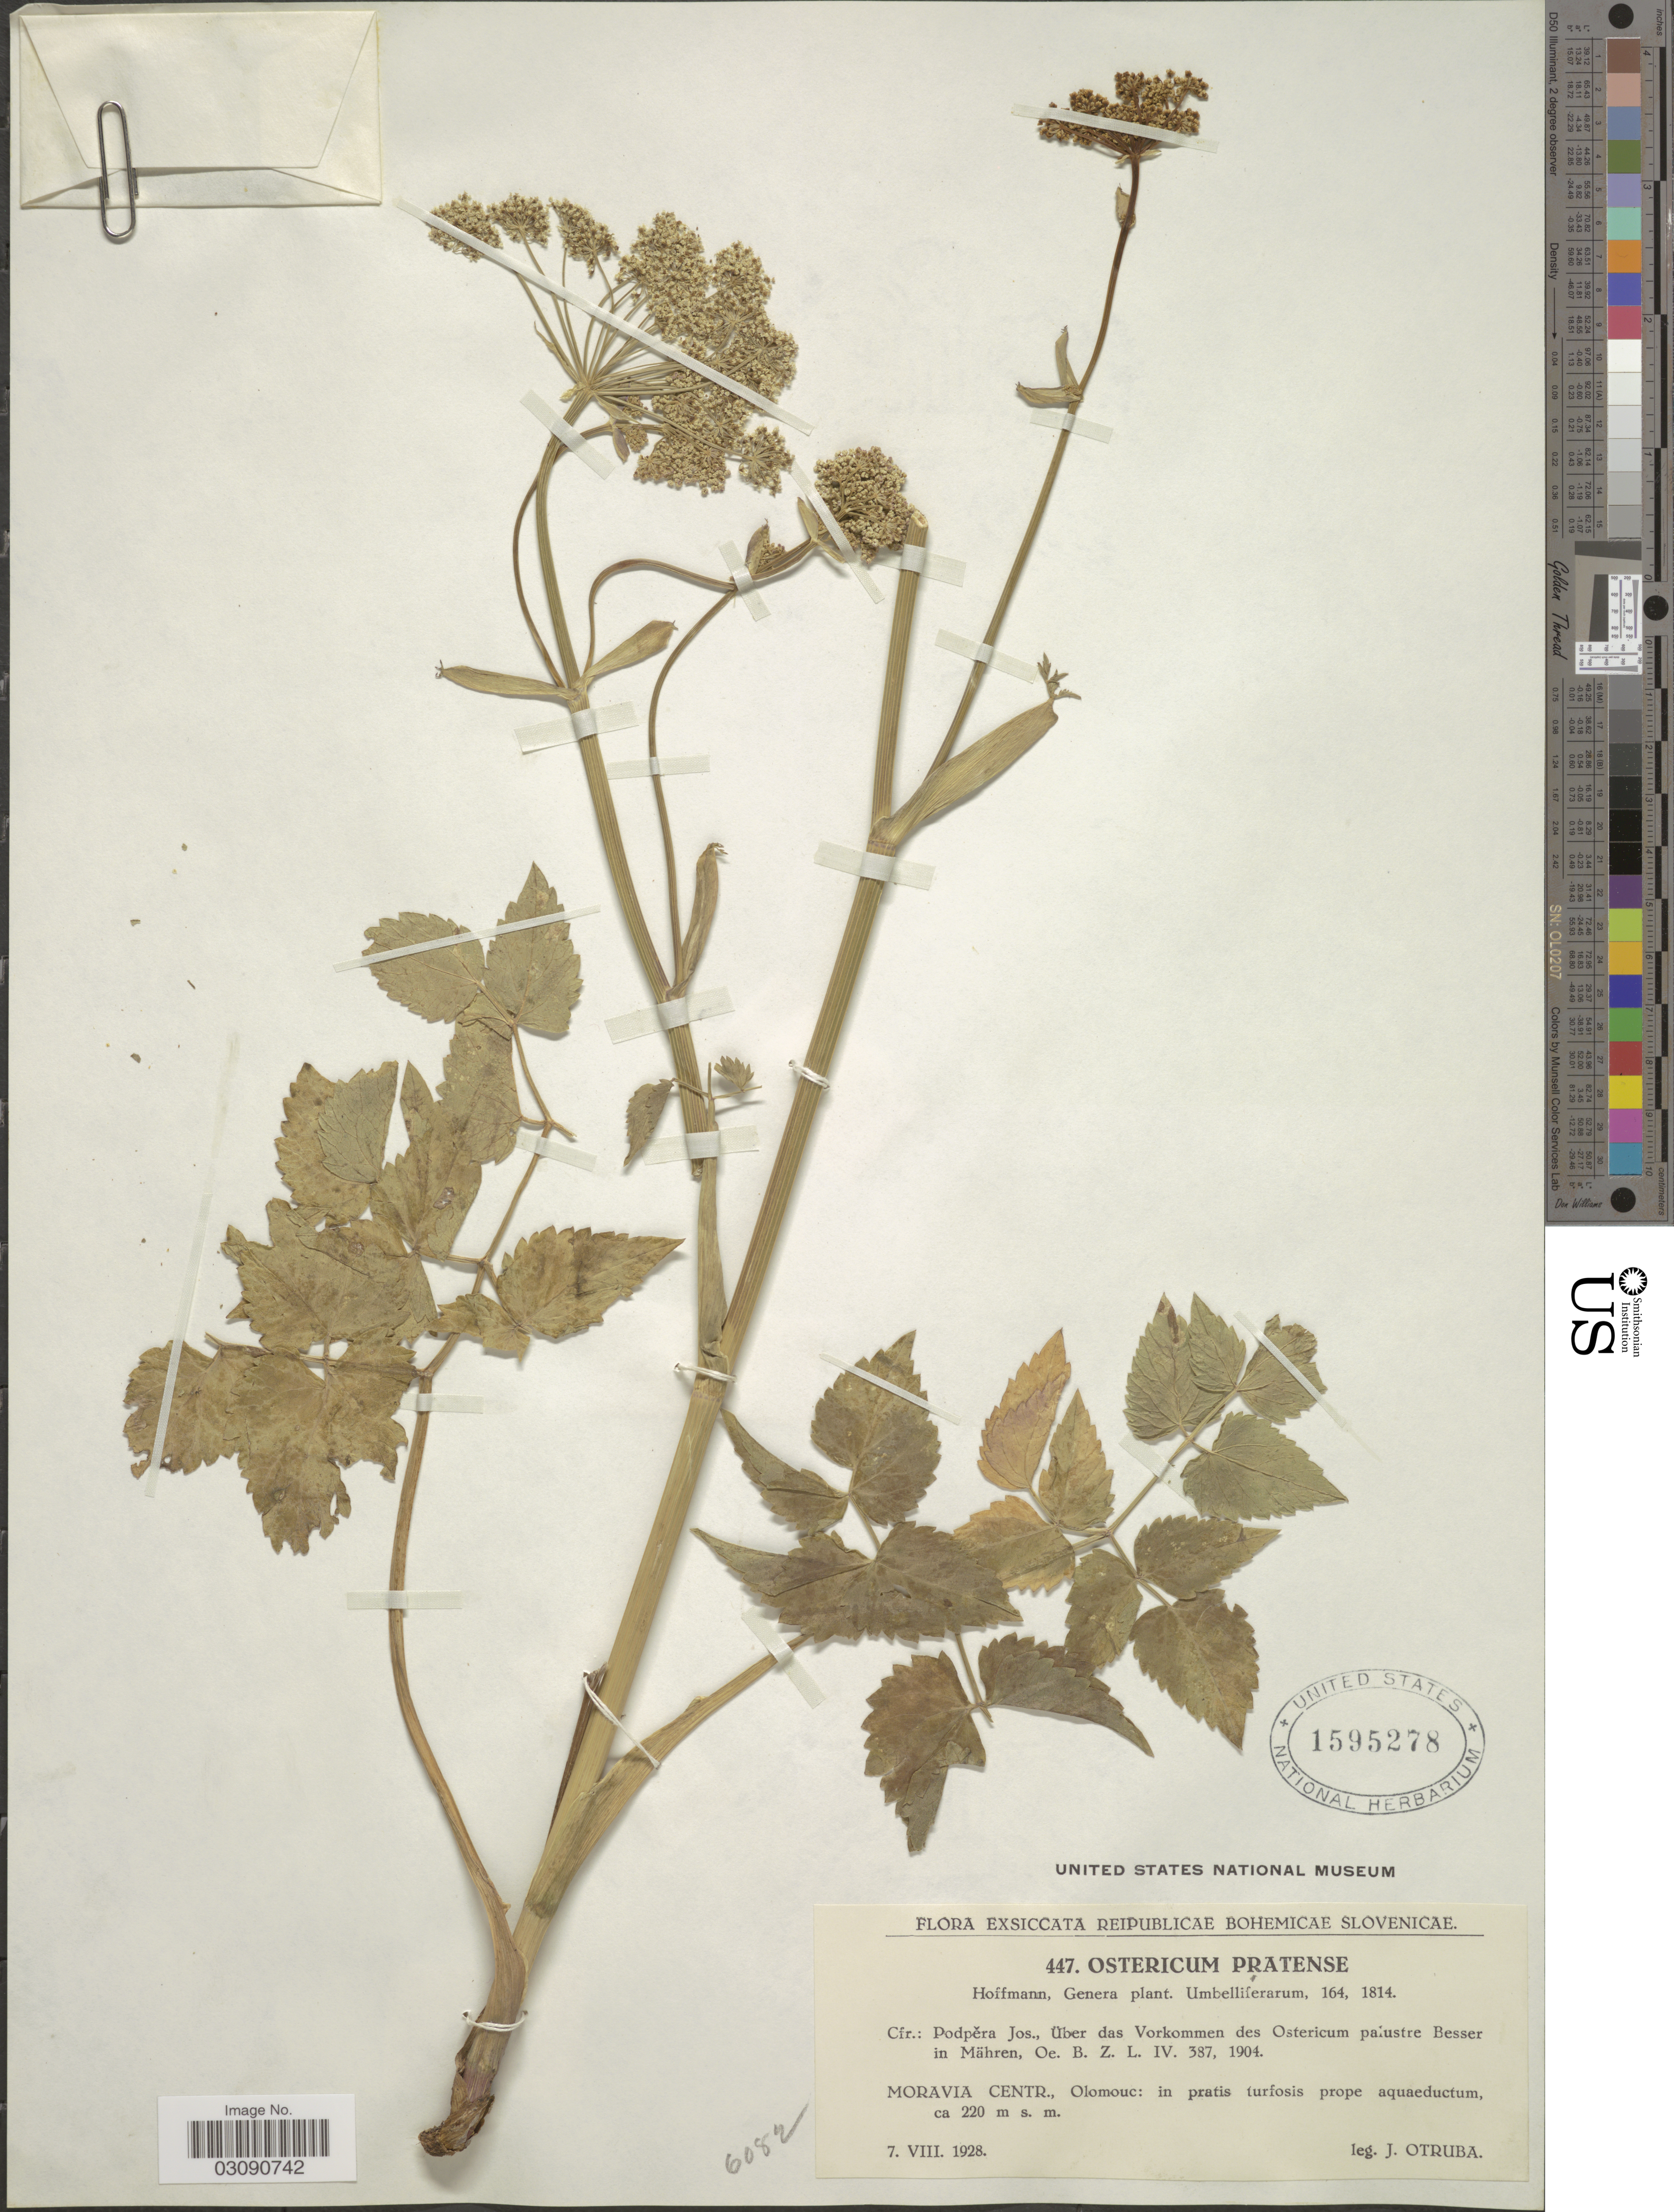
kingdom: Plantae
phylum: Tracheophyta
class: Magnoliopsida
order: Apiales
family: Apiaceae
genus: Ostericum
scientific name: Ostericum pratense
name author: Hoffm.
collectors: J. Otruba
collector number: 447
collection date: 1928-08-07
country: Czechia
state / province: Olomouc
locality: Moravia Centr., Olomouc: in pratis turfosis prope aquaeductum.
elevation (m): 220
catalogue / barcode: US 1595278